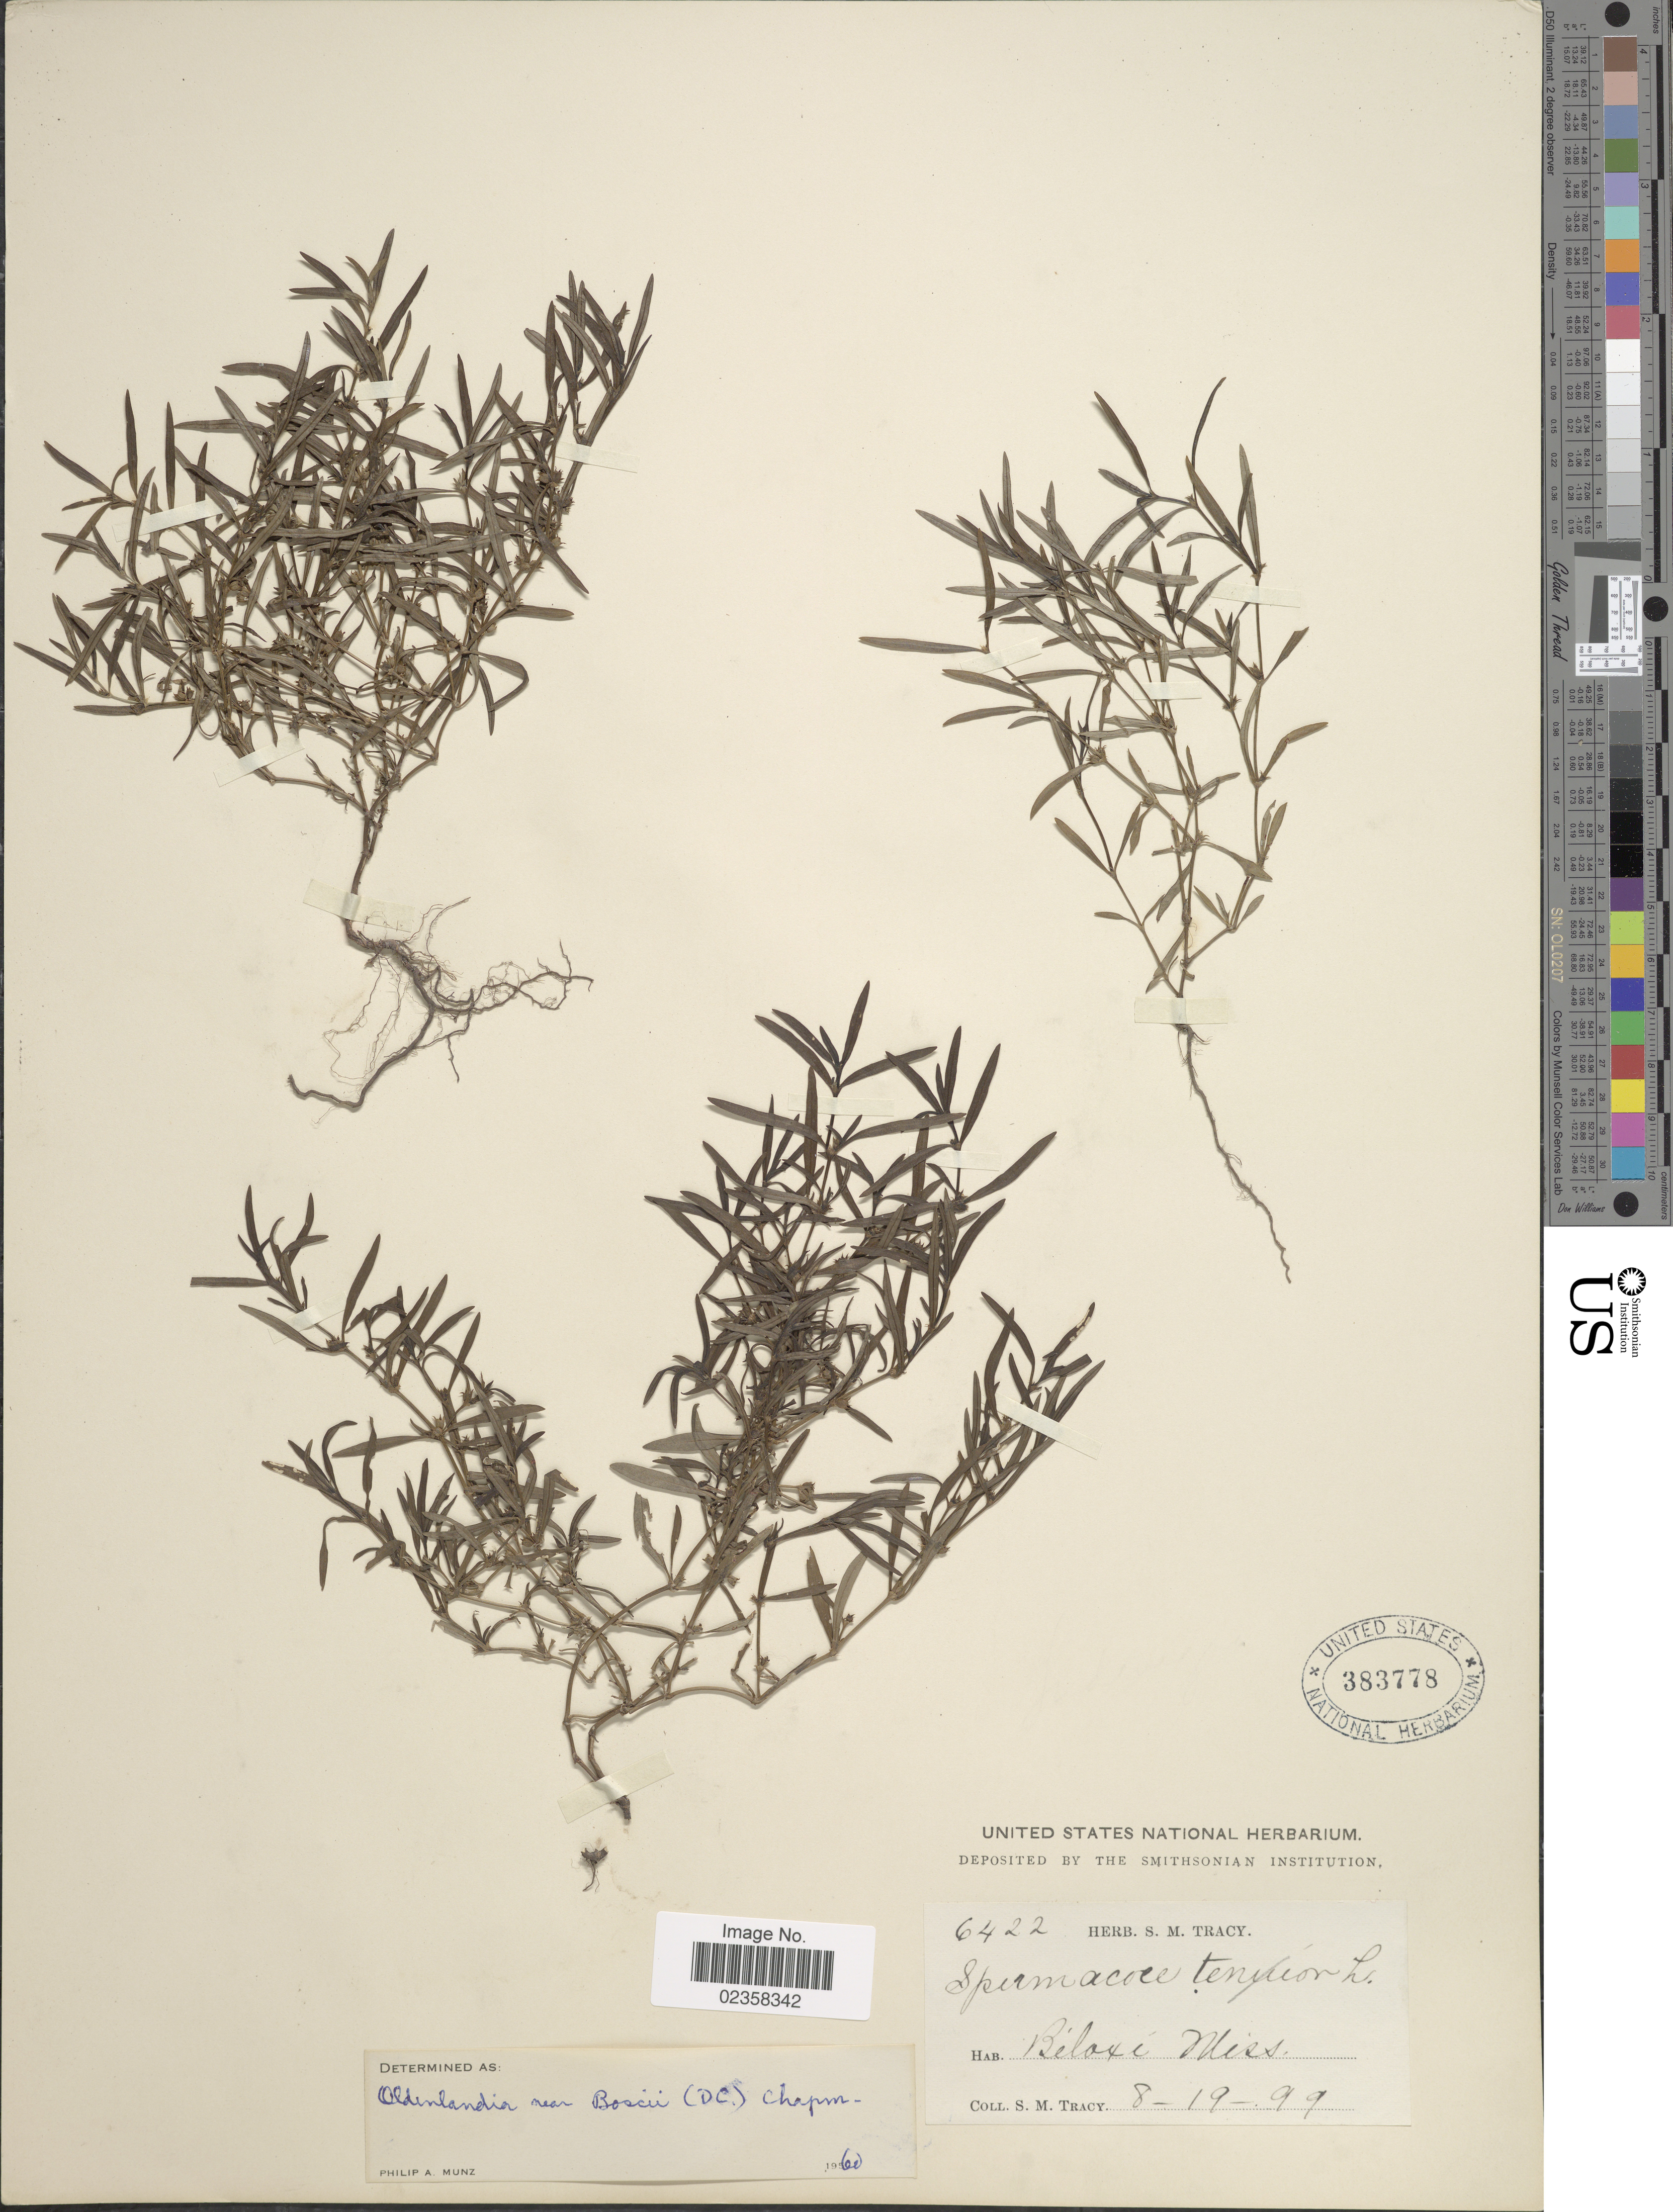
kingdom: Plantae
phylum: Tracheophyta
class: Magnoliopsida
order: Gentianales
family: Rubiaceae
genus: Oldenlandia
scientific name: Oldenlandia boscii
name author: (DC.) Chapm.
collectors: S. M. Tracy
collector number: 6422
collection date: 1899-08-19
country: United States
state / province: Mississippi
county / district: Harrison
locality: Biloxi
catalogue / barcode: US 383778